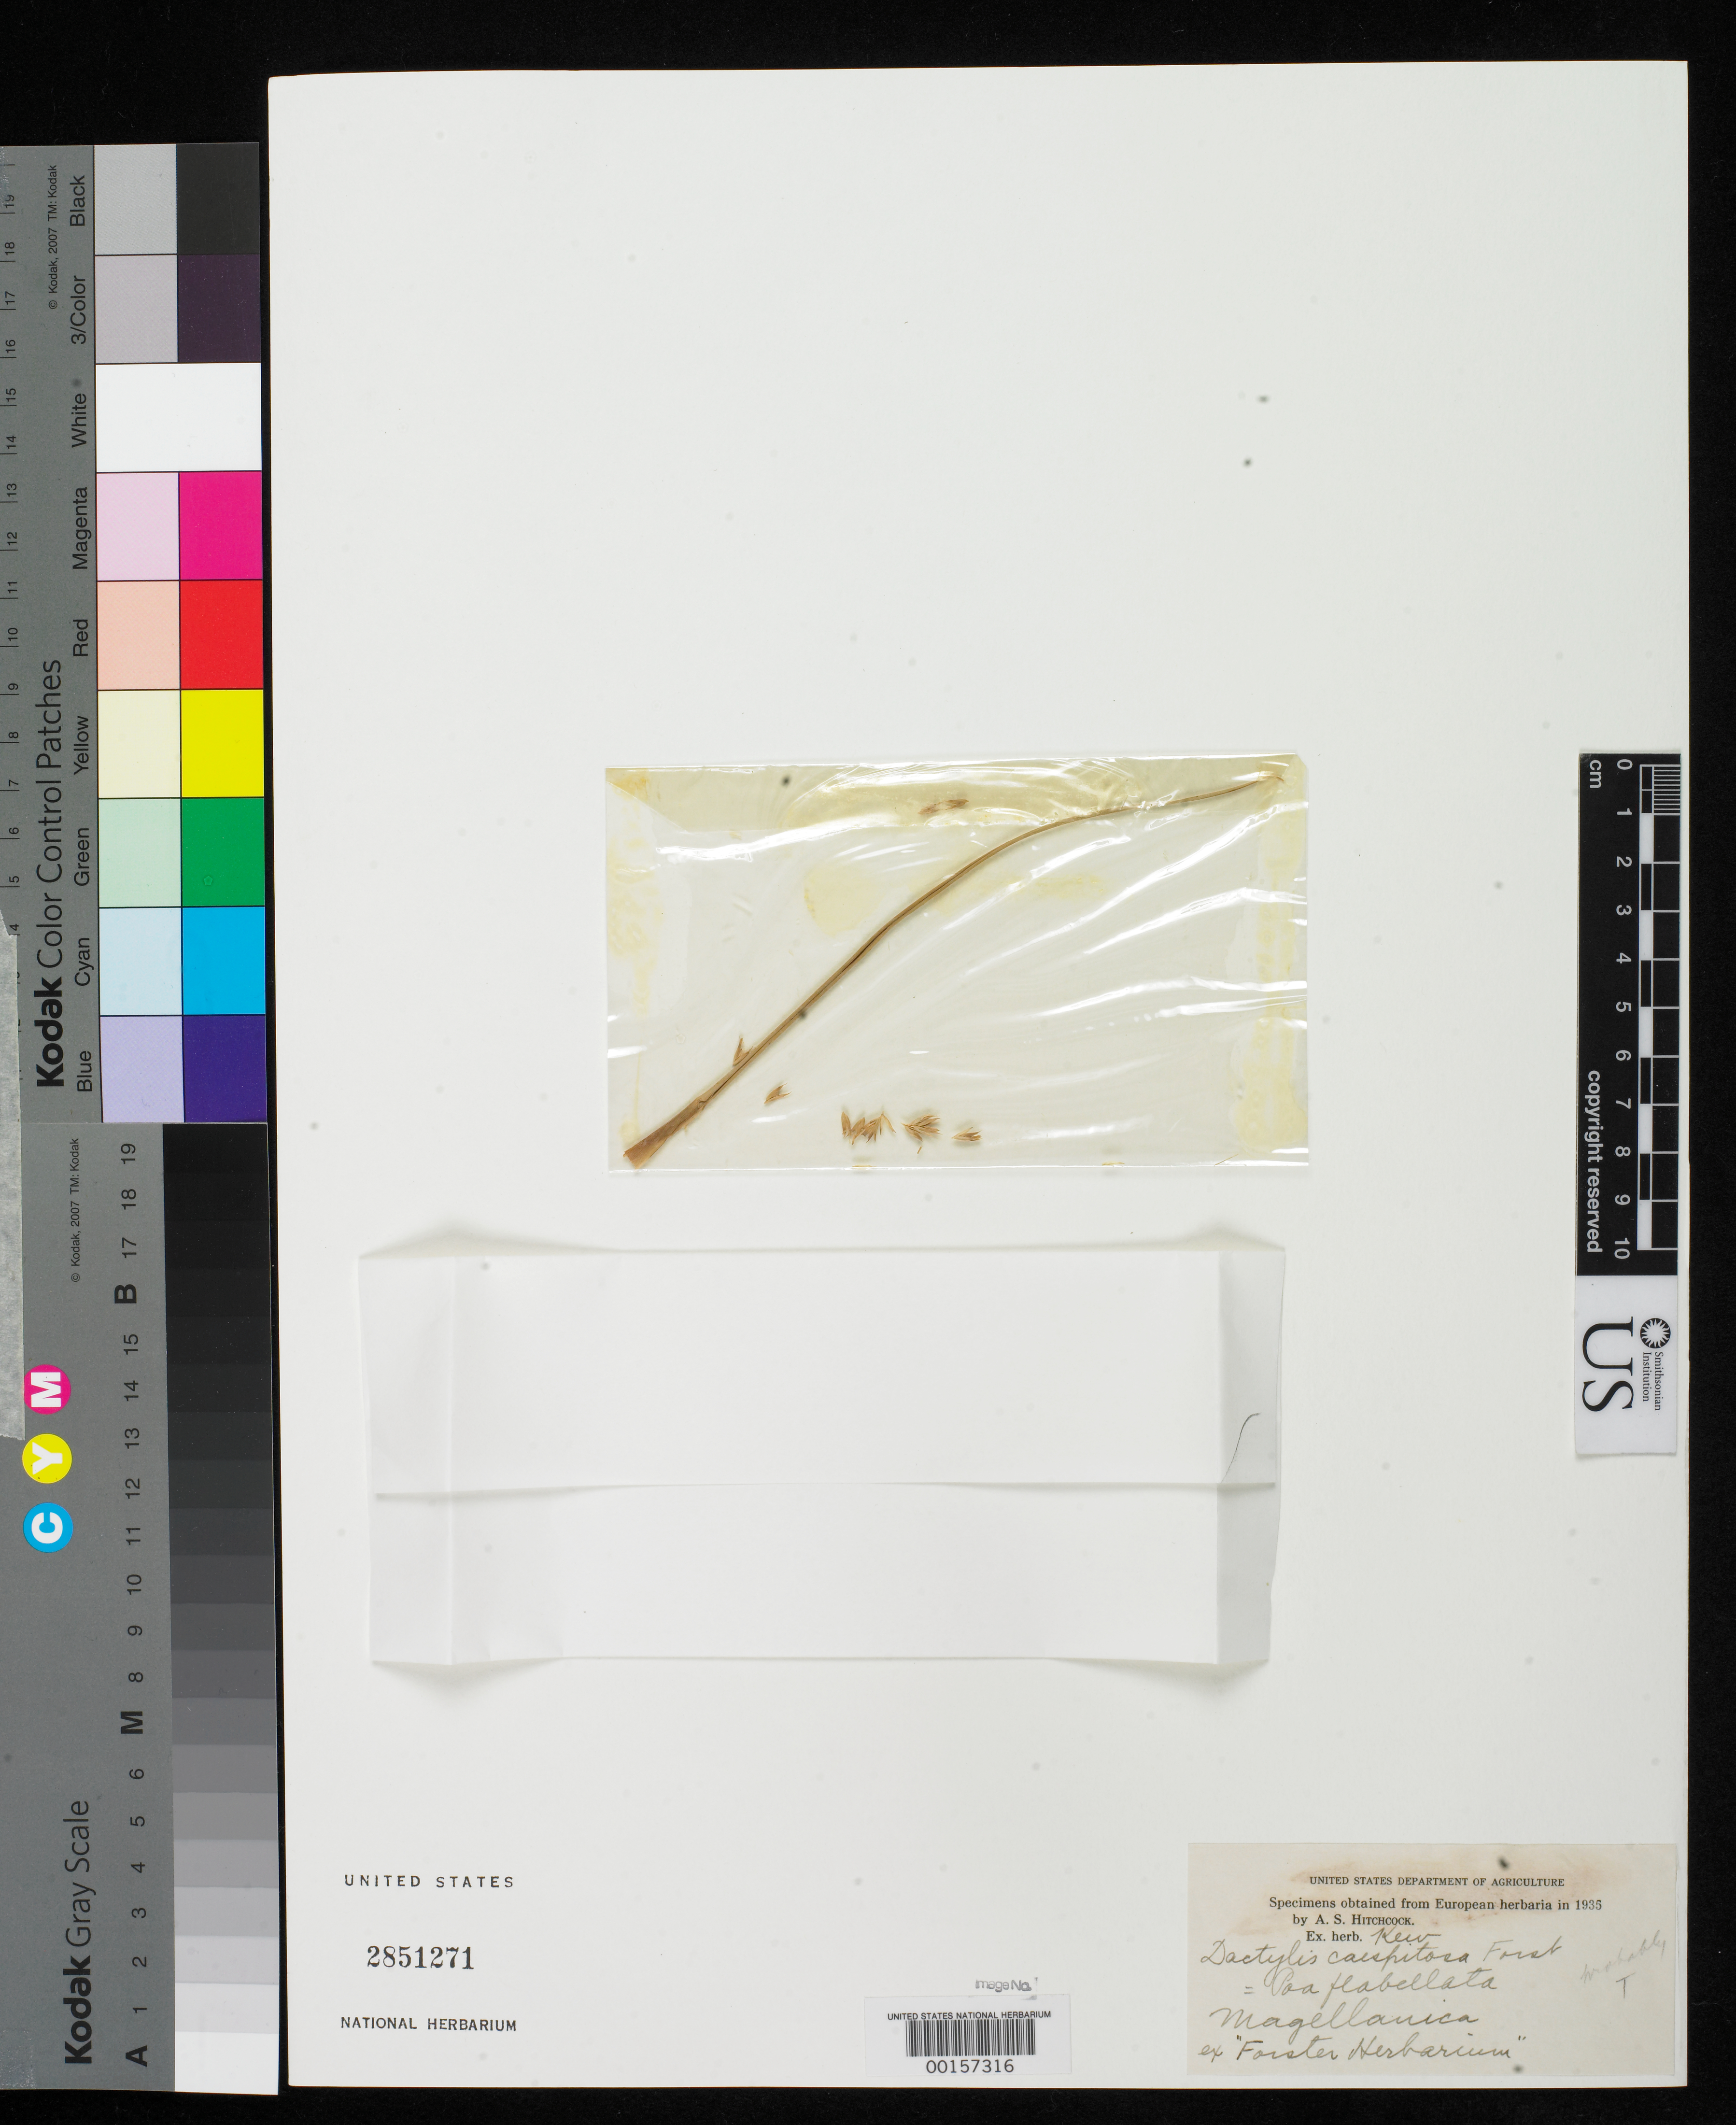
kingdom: Plantae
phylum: Tracheophyta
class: Liliopsida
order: Poales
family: Poaceae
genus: Dactylis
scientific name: Dactylis caespitosa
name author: G. Forst.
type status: Type Fragment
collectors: ex herb. Forster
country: Chile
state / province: Magallanes y de la Antártica Chilena (XII)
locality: New Year Islands.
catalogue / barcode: US 2851271